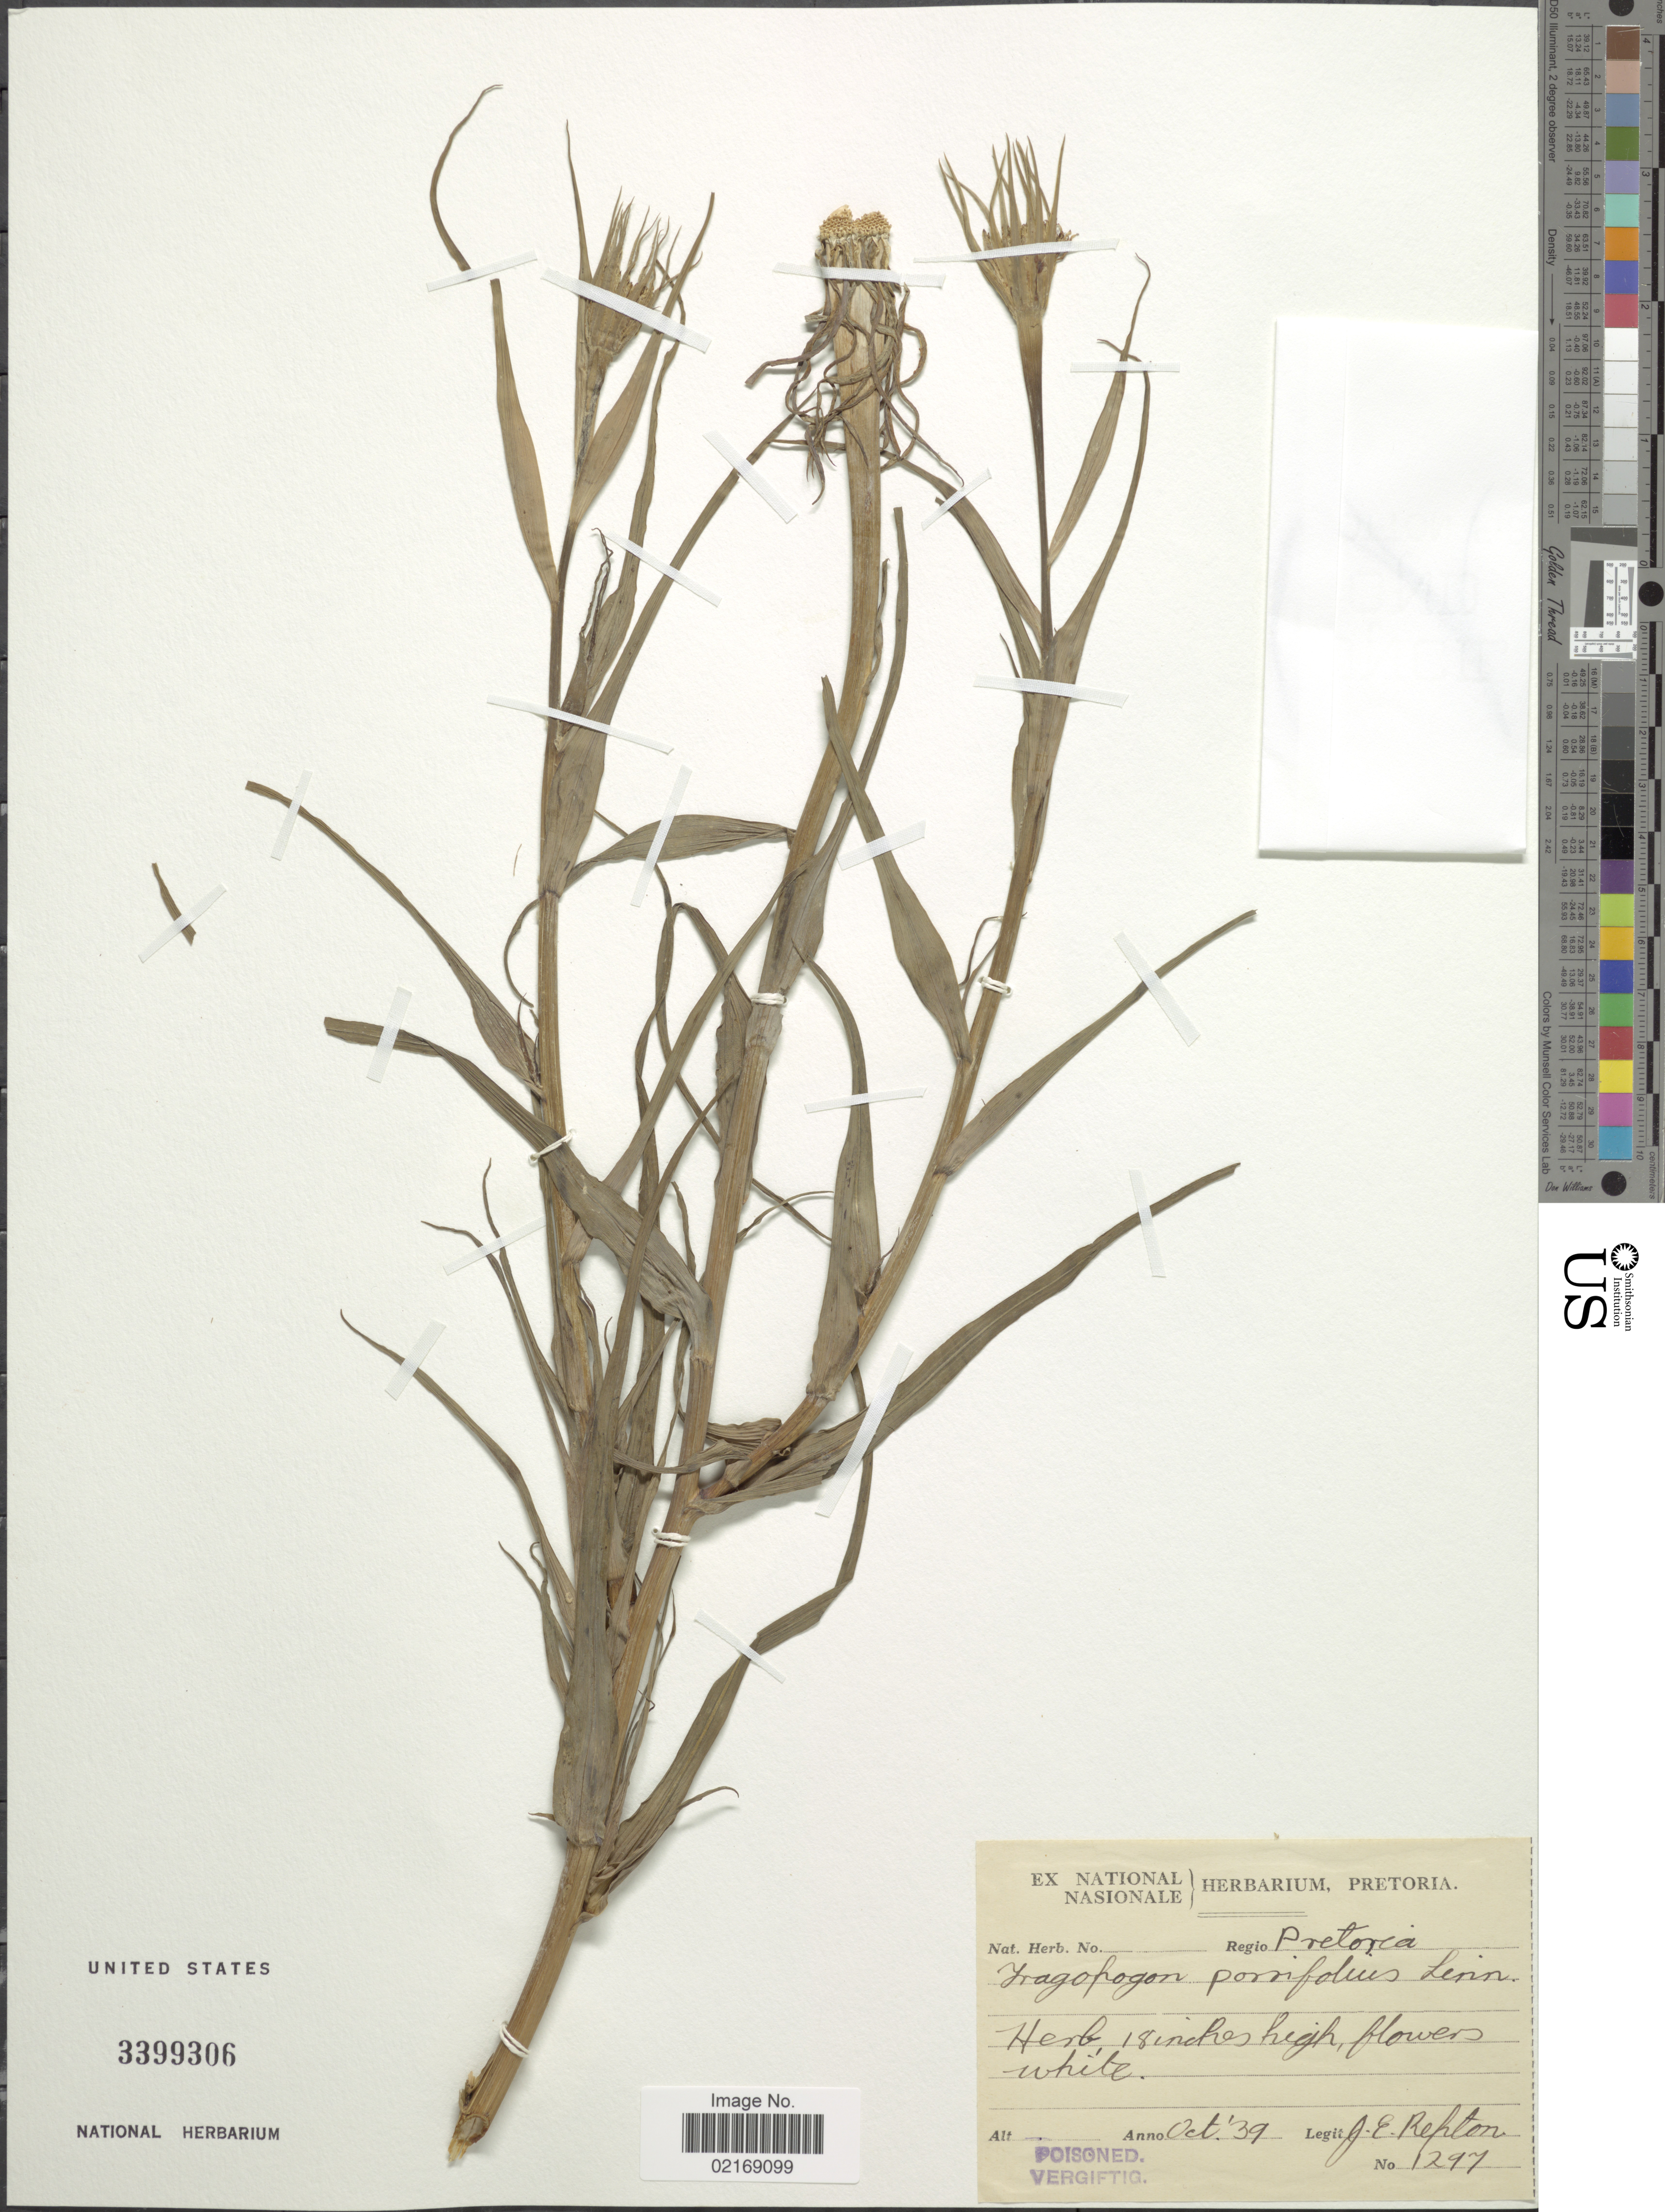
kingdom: Plantae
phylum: Tracheophyta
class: Magnoliopsida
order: Asterales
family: Asteraceae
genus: Tragopogon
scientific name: Tragopogon porrifolius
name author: L.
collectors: J. Rehton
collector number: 1297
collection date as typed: Transcribed d/m/y: /10/39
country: South Africa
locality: Regio Pretoria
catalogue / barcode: US 3399306